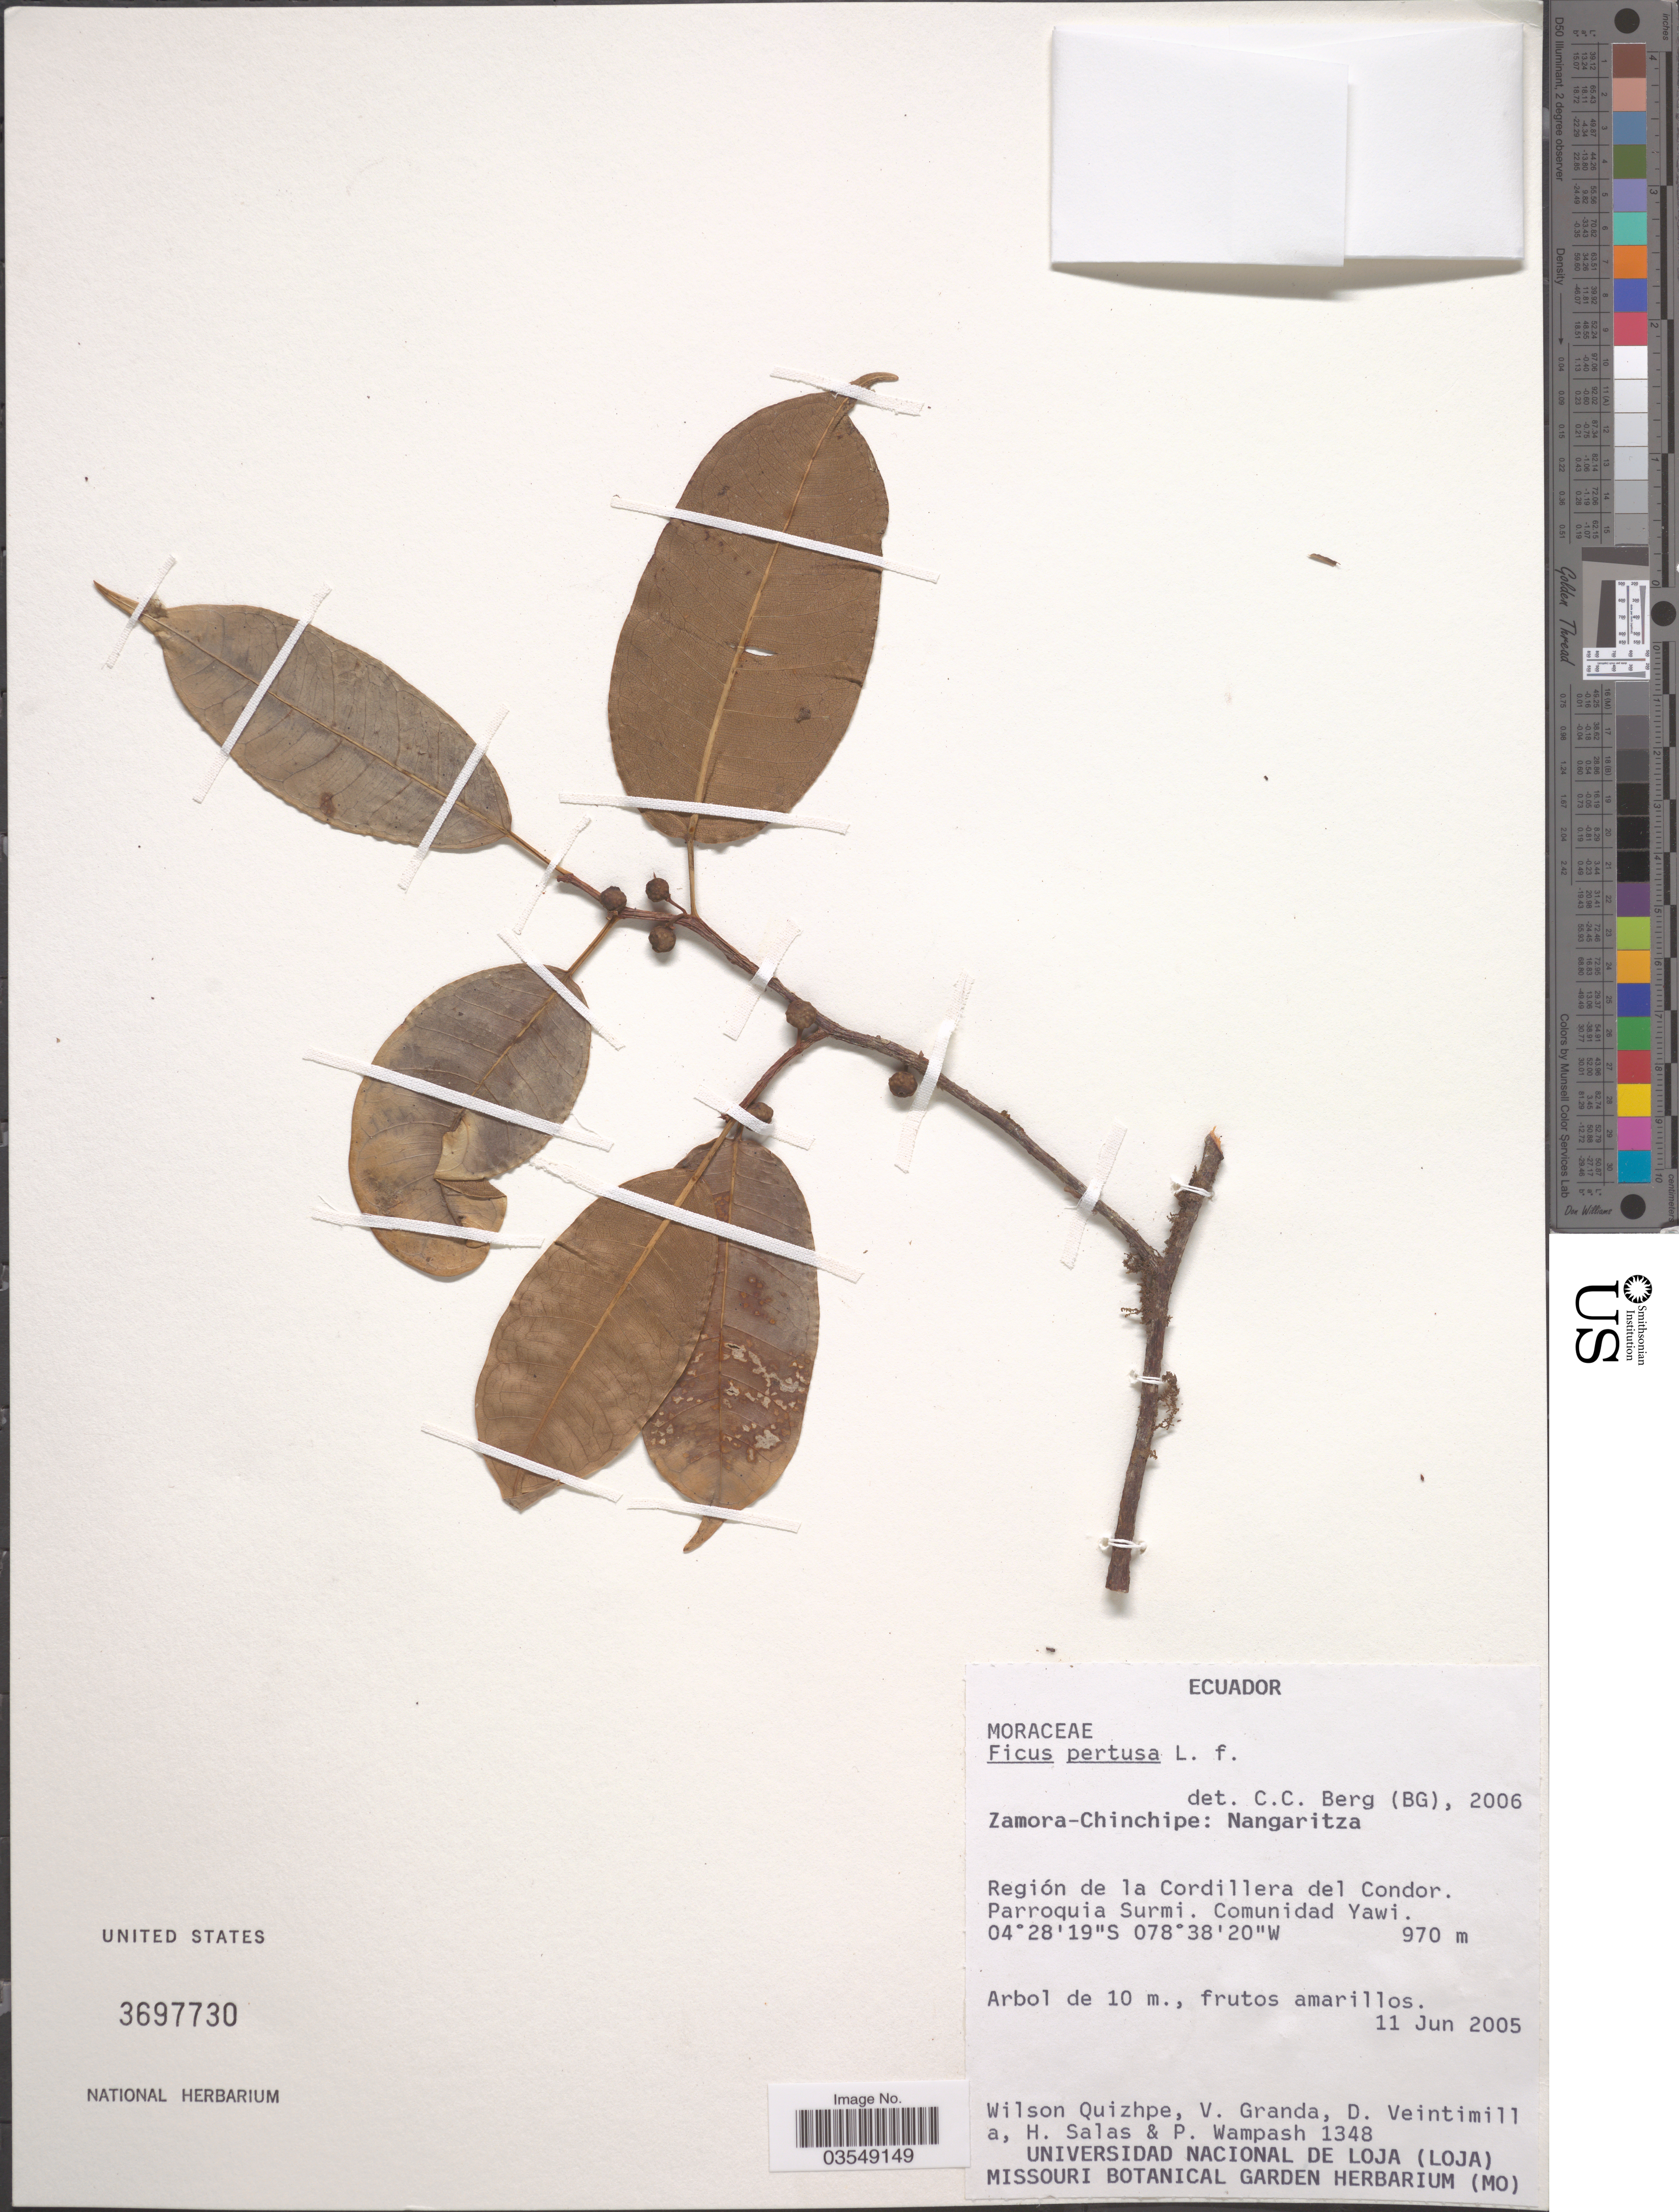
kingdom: Plantae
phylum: Tracheophyta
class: Magnoliopsida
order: Rosales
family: Moraceae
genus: Ficus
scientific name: Ficus pertusa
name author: L. f.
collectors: W. Quizhpe, V. Granda, D. Veintimilla, H. Salas & P. Wampash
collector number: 1348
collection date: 2005-06-11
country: Ecuador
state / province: Zamora-Chinchipe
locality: Nangaritza. Región de la Cordillera del Condor. Parroquia Surmi. Comunidad Yawi.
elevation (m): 970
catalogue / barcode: US 3697730